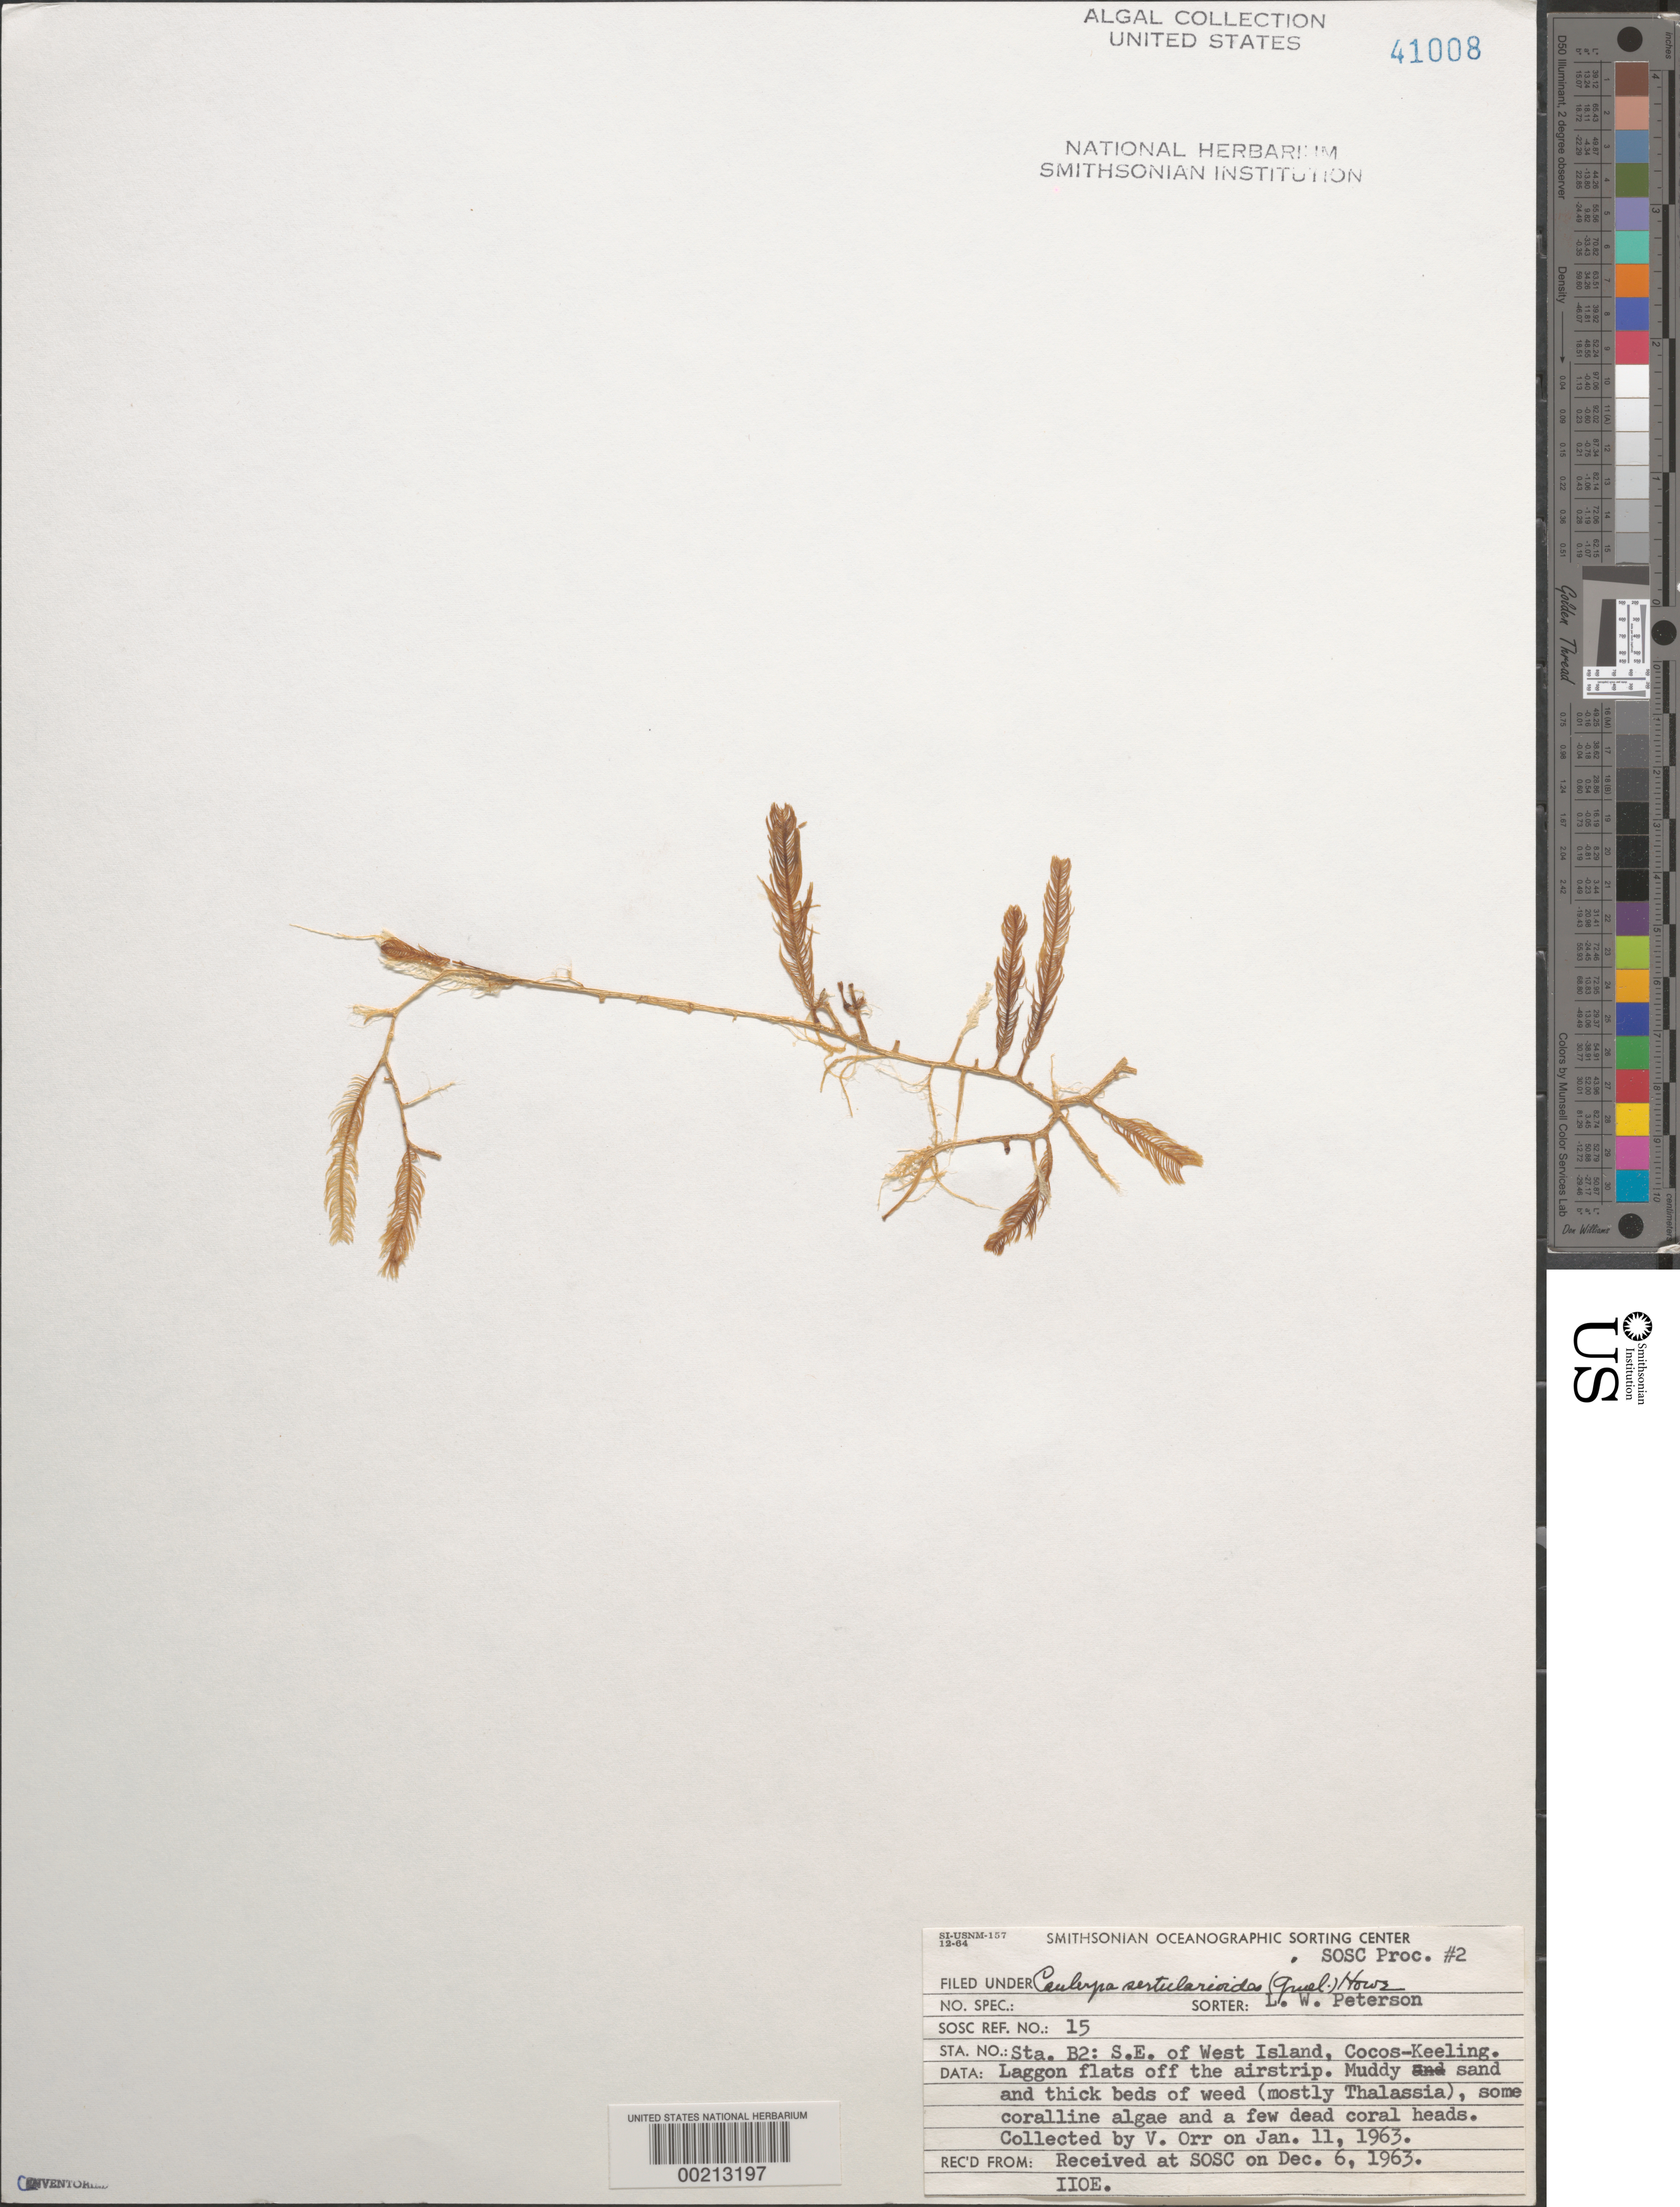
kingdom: Plantae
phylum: Chlorophyta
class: Ulvophyceae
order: Bryopsidales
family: Caulerpaceae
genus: Caulerpa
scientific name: Caulerpa sertularioides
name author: (S.G. Gmel.) M. Howe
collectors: V. Orr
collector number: Station B2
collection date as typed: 11 Jan 1963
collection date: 1963-01-11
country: Australia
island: West Island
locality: Southeast of West Island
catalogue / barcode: US 41008